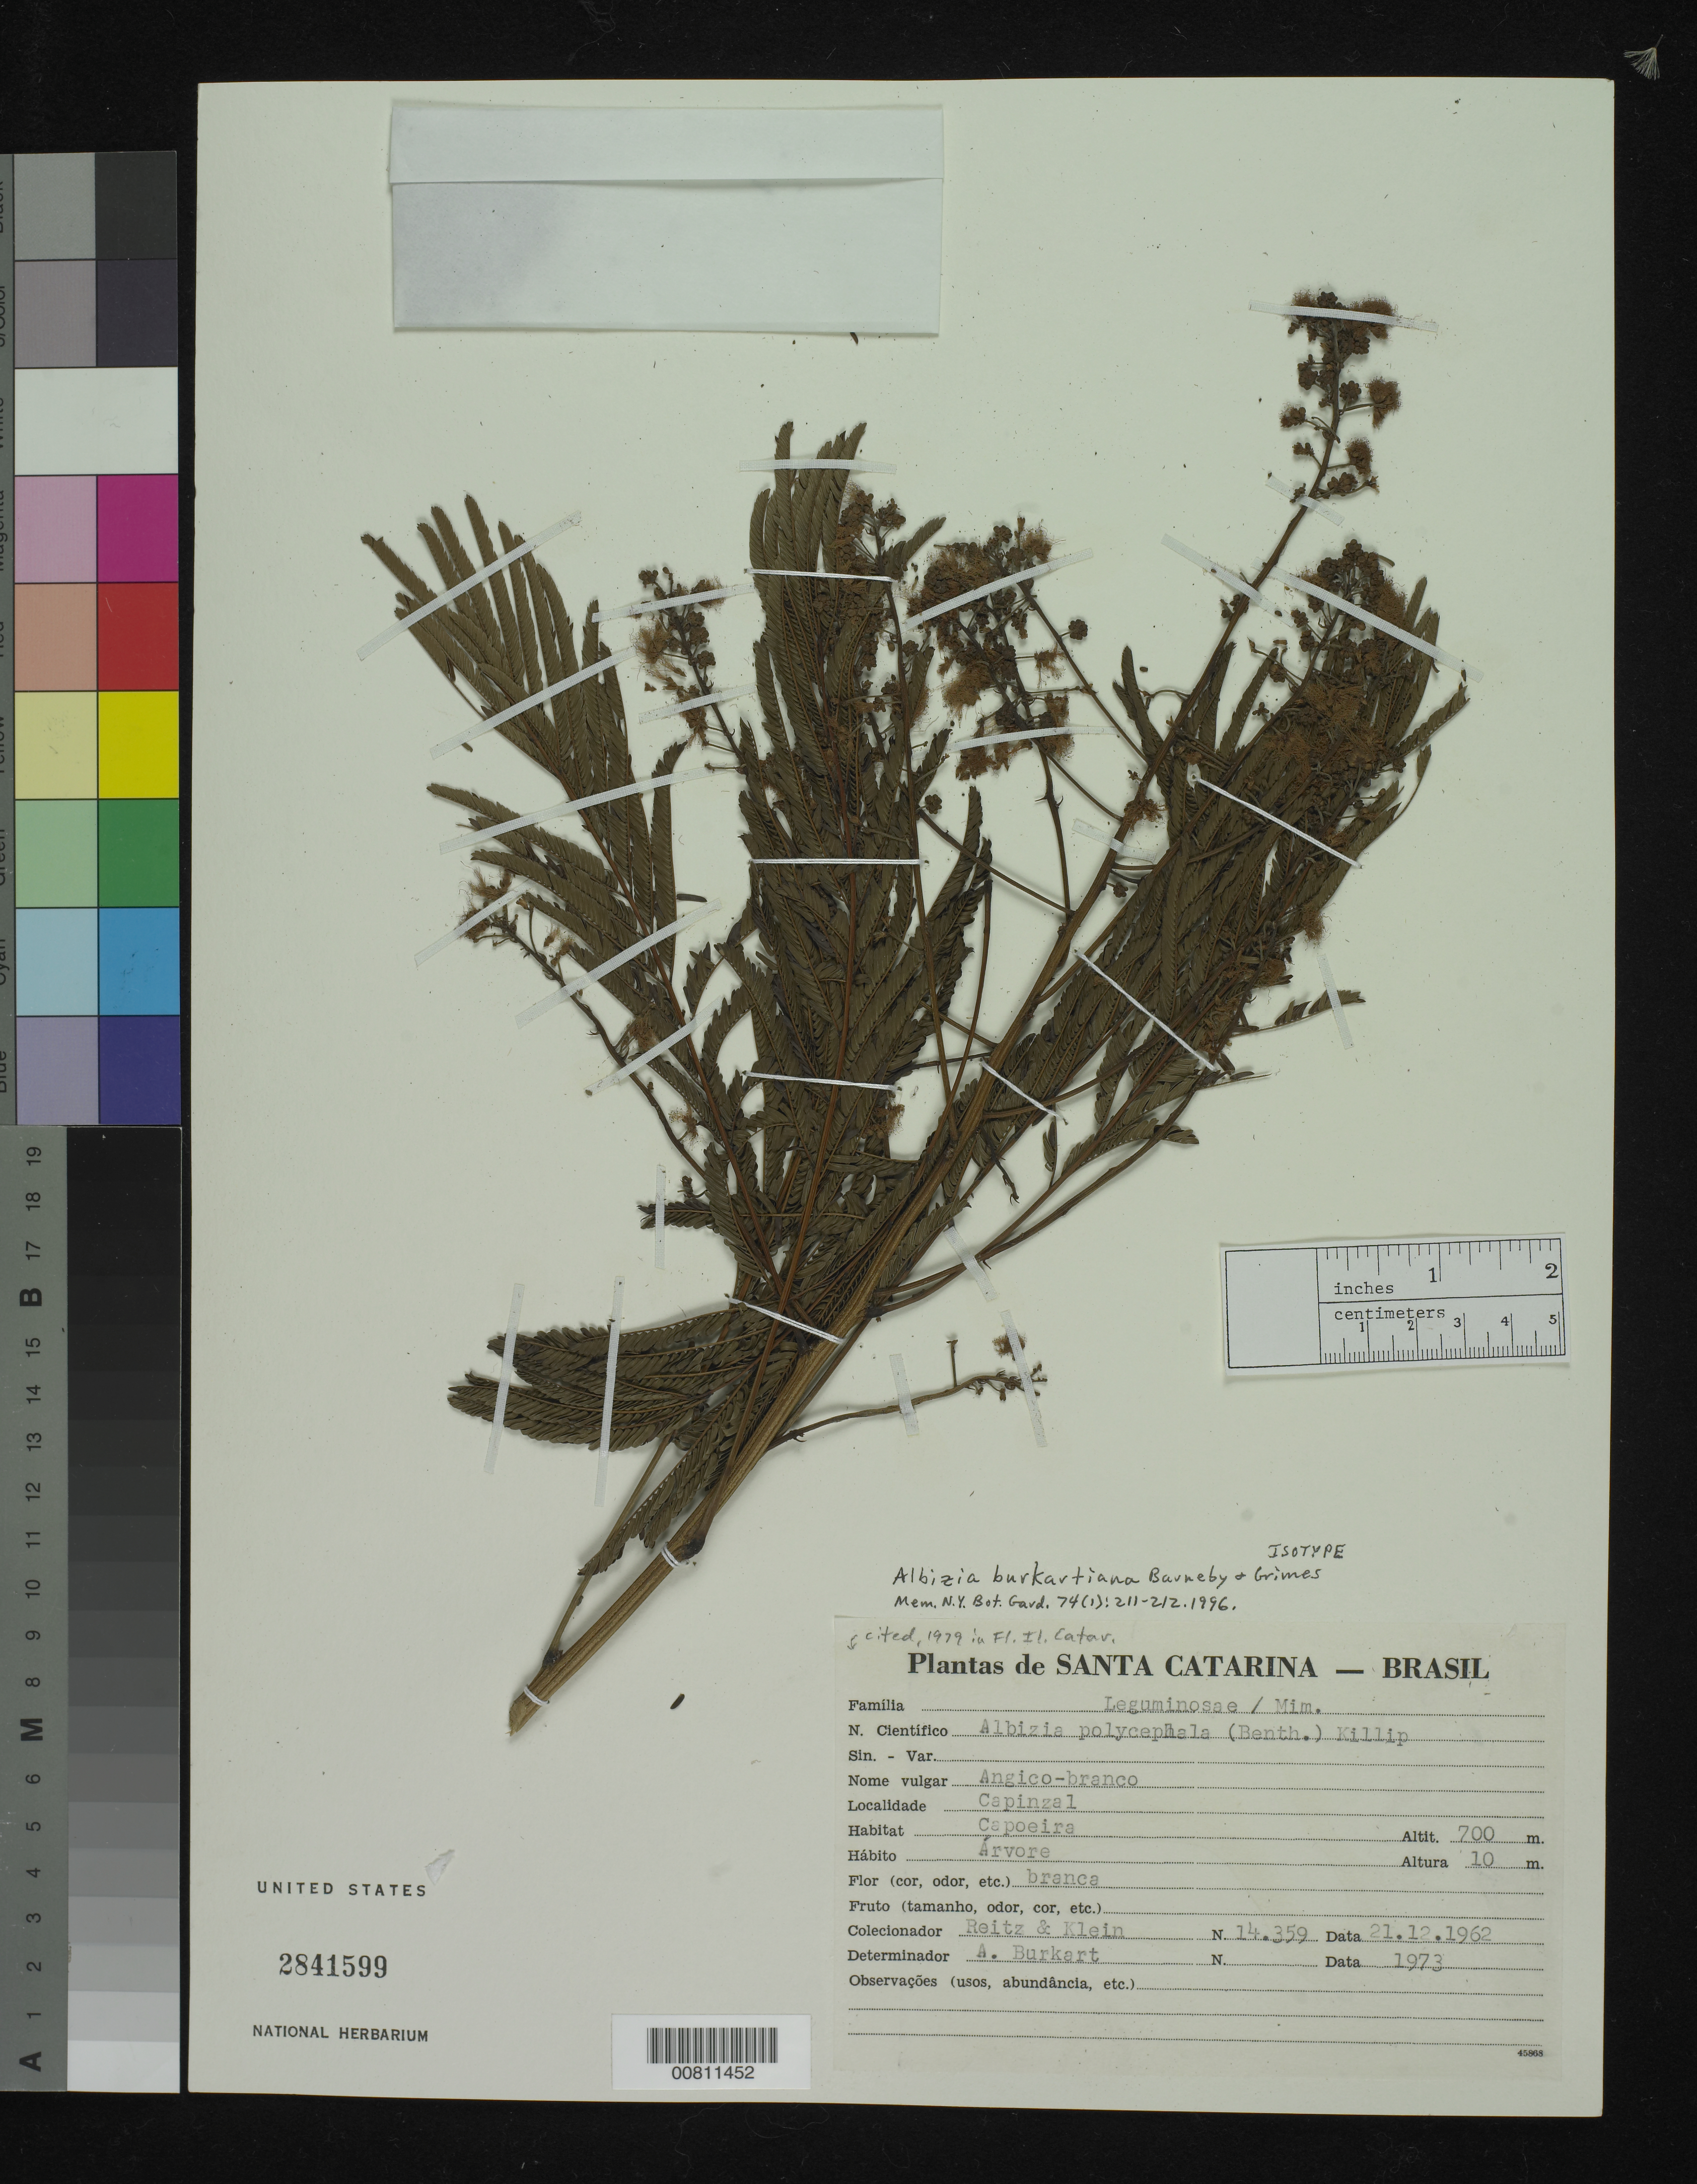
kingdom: Plantae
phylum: Tracheophyta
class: Magnoliopsida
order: Fabales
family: Fabaceae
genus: Albizia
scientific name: Albizia burkartiana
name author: Barneby & J.W. Grimes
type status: Isotype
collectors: R. Reitz & R. M. Klein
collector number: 14359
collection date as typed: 21 Dec 1962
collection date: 1962-12-21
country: Brazil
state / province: Santa Catarina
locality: Capinzal.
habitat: Capoeira.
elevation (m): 700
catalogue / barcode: US 2841599